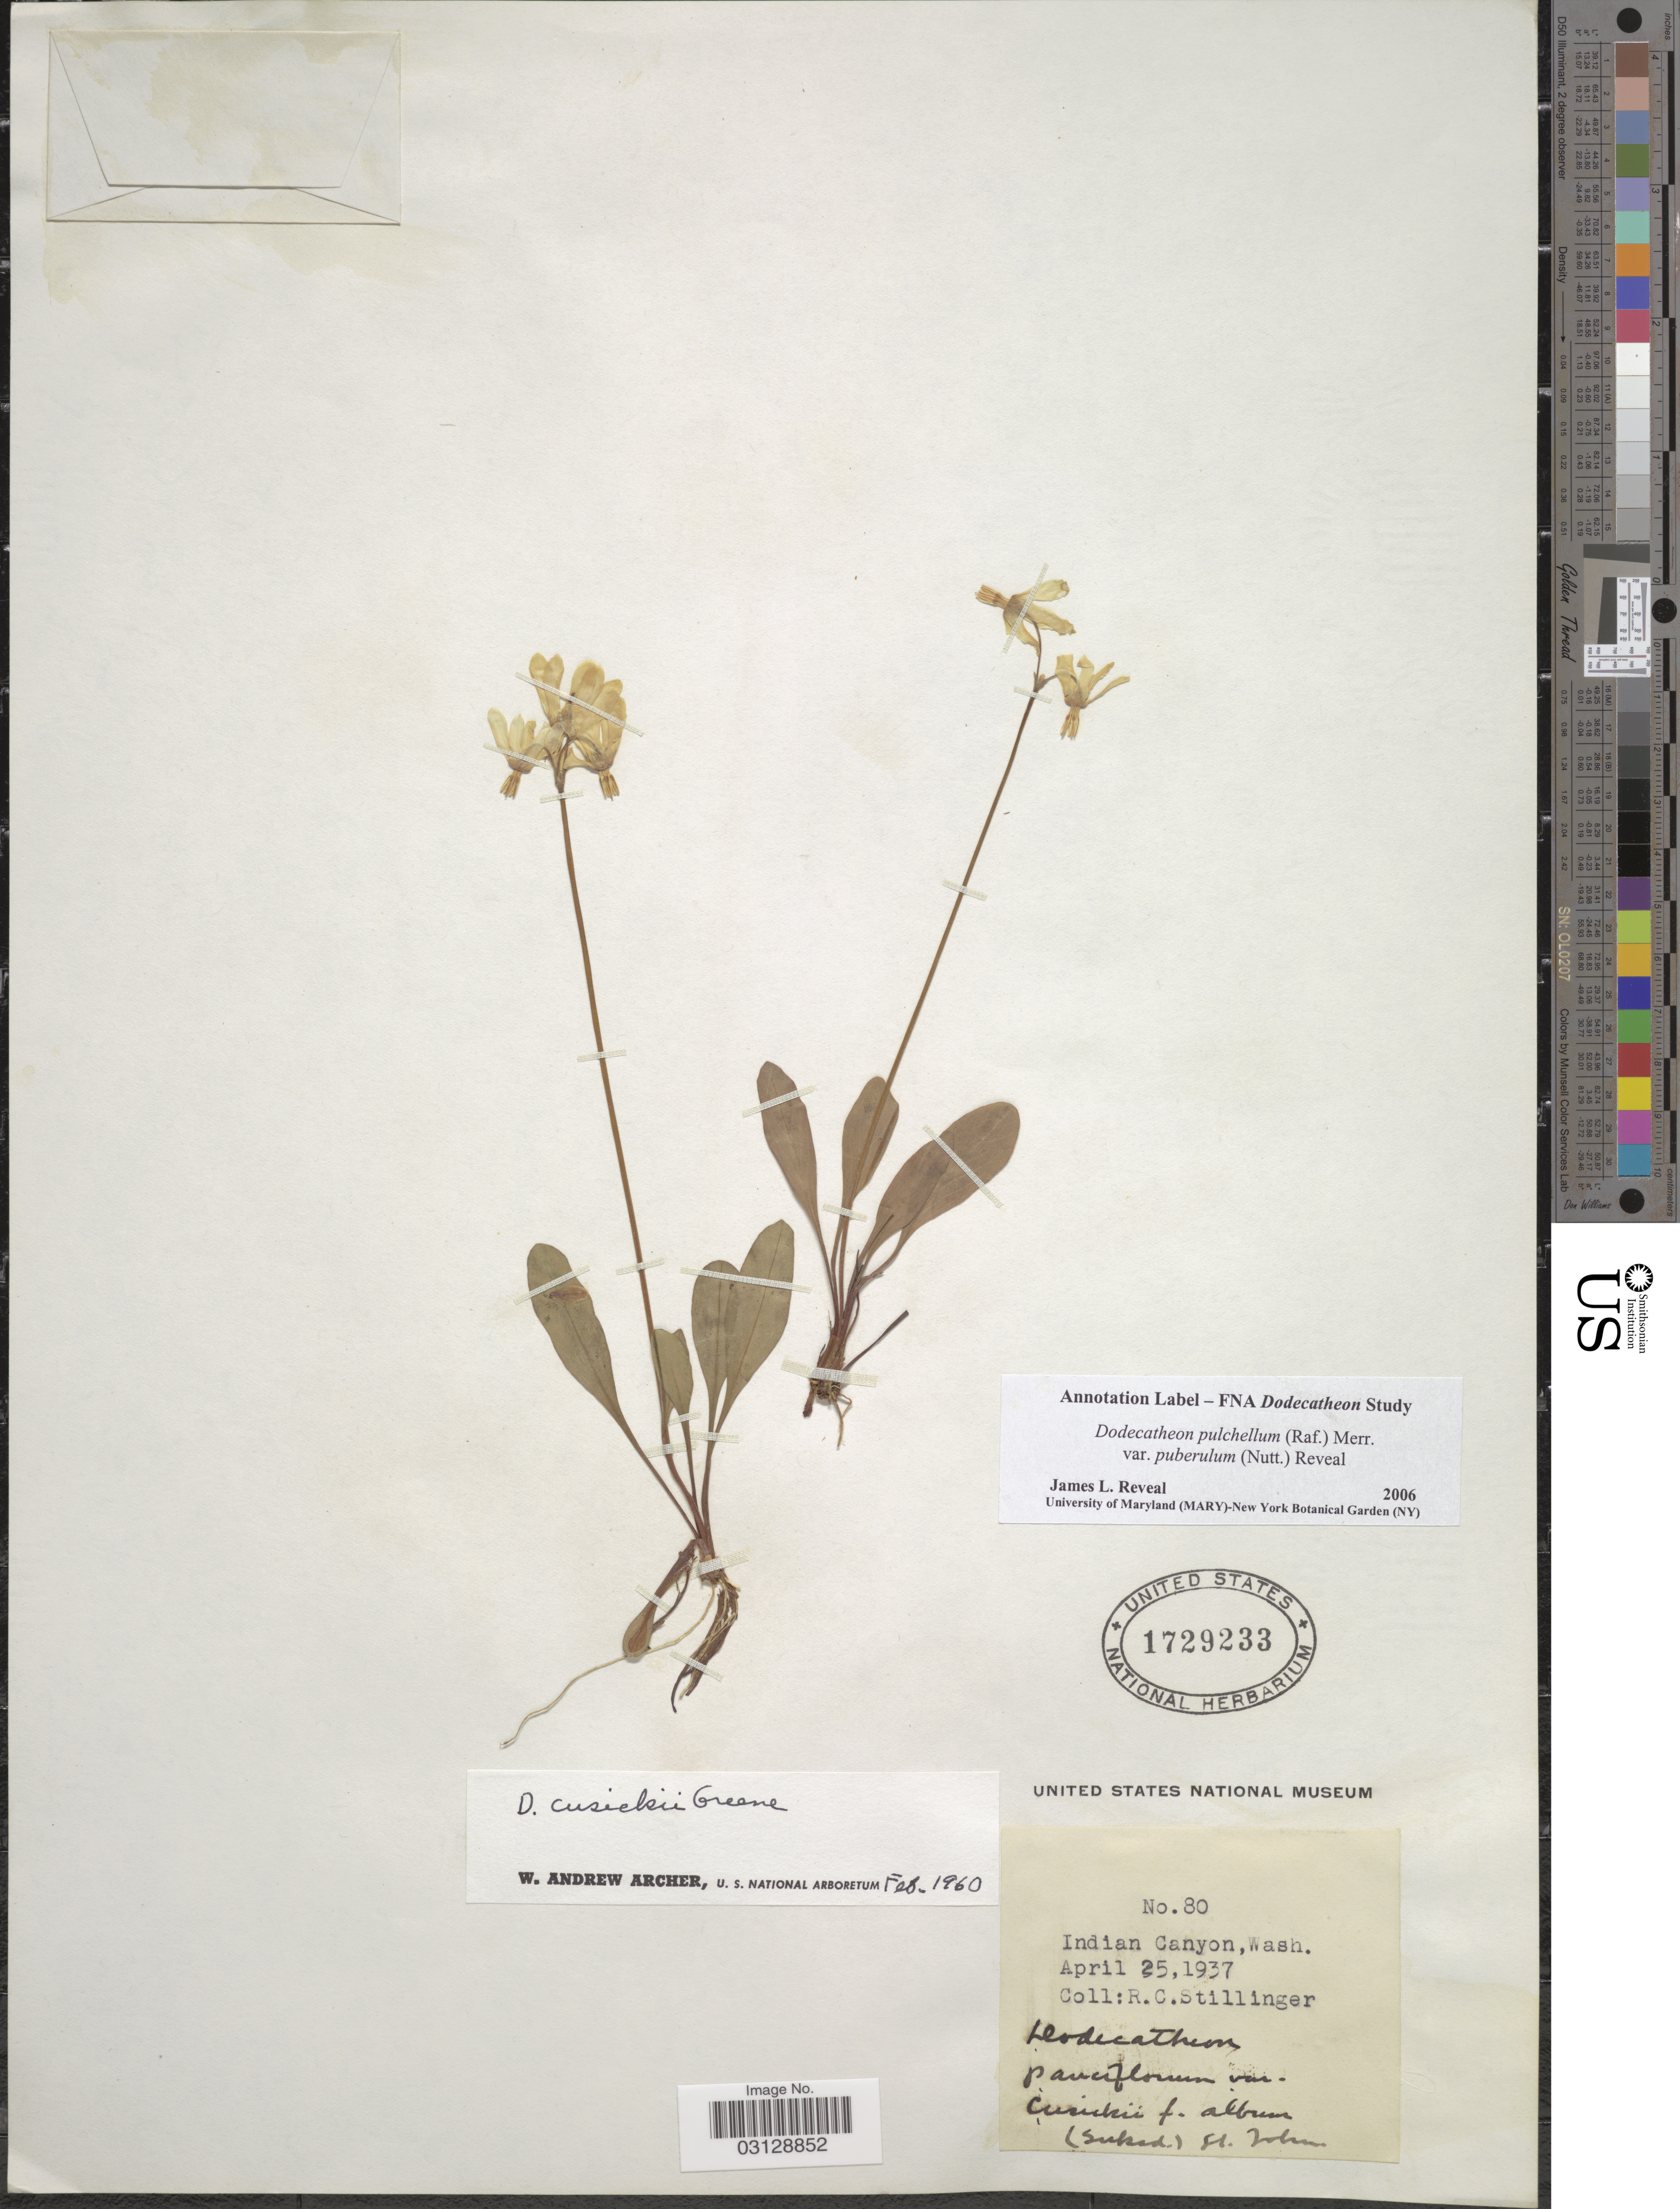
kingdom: Plantae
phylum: Tracheophyta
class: Magnoliopsida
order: Ericales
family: Primulaceae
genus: Dodecatheon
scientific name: Dodecatheon pulchellum var. cusickii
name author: (Greene) Reveal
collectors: R. Stillinger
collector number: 80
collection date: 1937-04-25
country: United States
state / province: Washington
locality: Indian Canyon.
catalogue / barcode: US 1729233